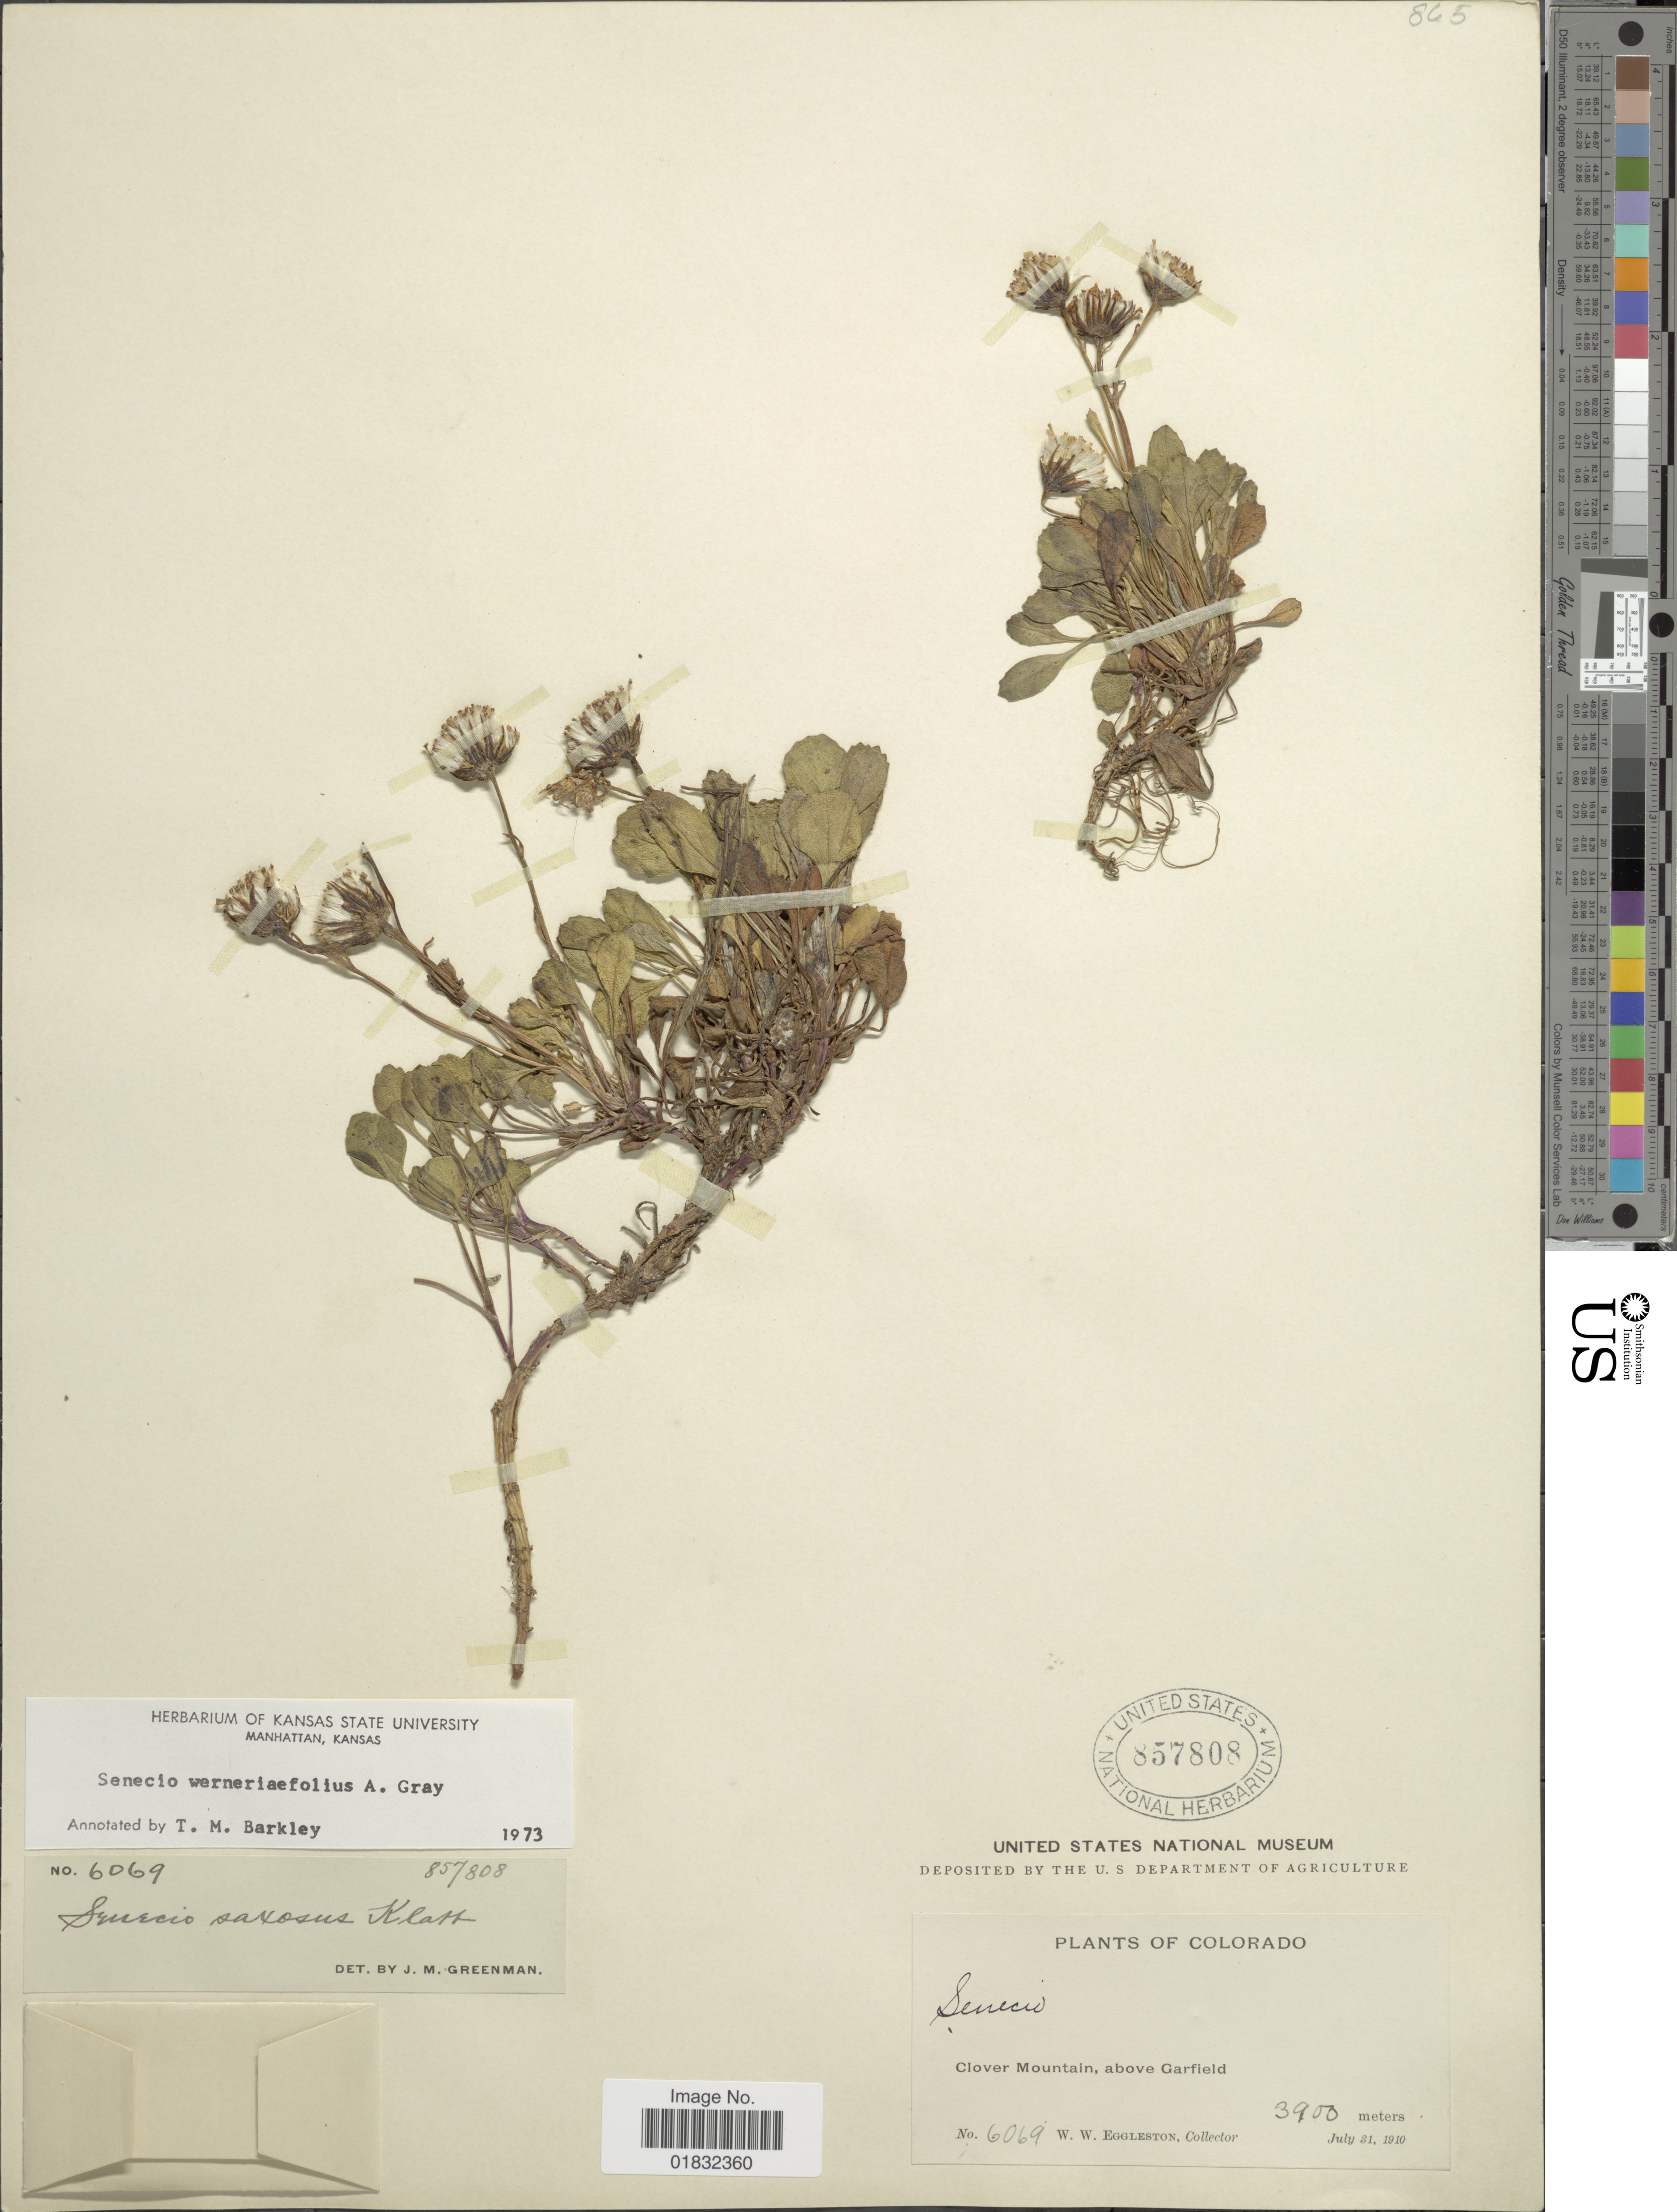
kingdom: Plantae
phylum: Tracheophyta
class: Magnoliopsida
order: Asterales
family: Asteraceae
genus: Packera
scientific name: Packera werneriifolia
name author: (A. Gray) W.A. Weber & Á. Löve ex Trock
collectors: W. W. Eggleston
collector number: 6069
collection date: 1910-07-31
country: United States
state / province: Colorado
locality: Clver Mountain, above Garfield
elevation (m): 3900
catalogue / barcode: US 857808